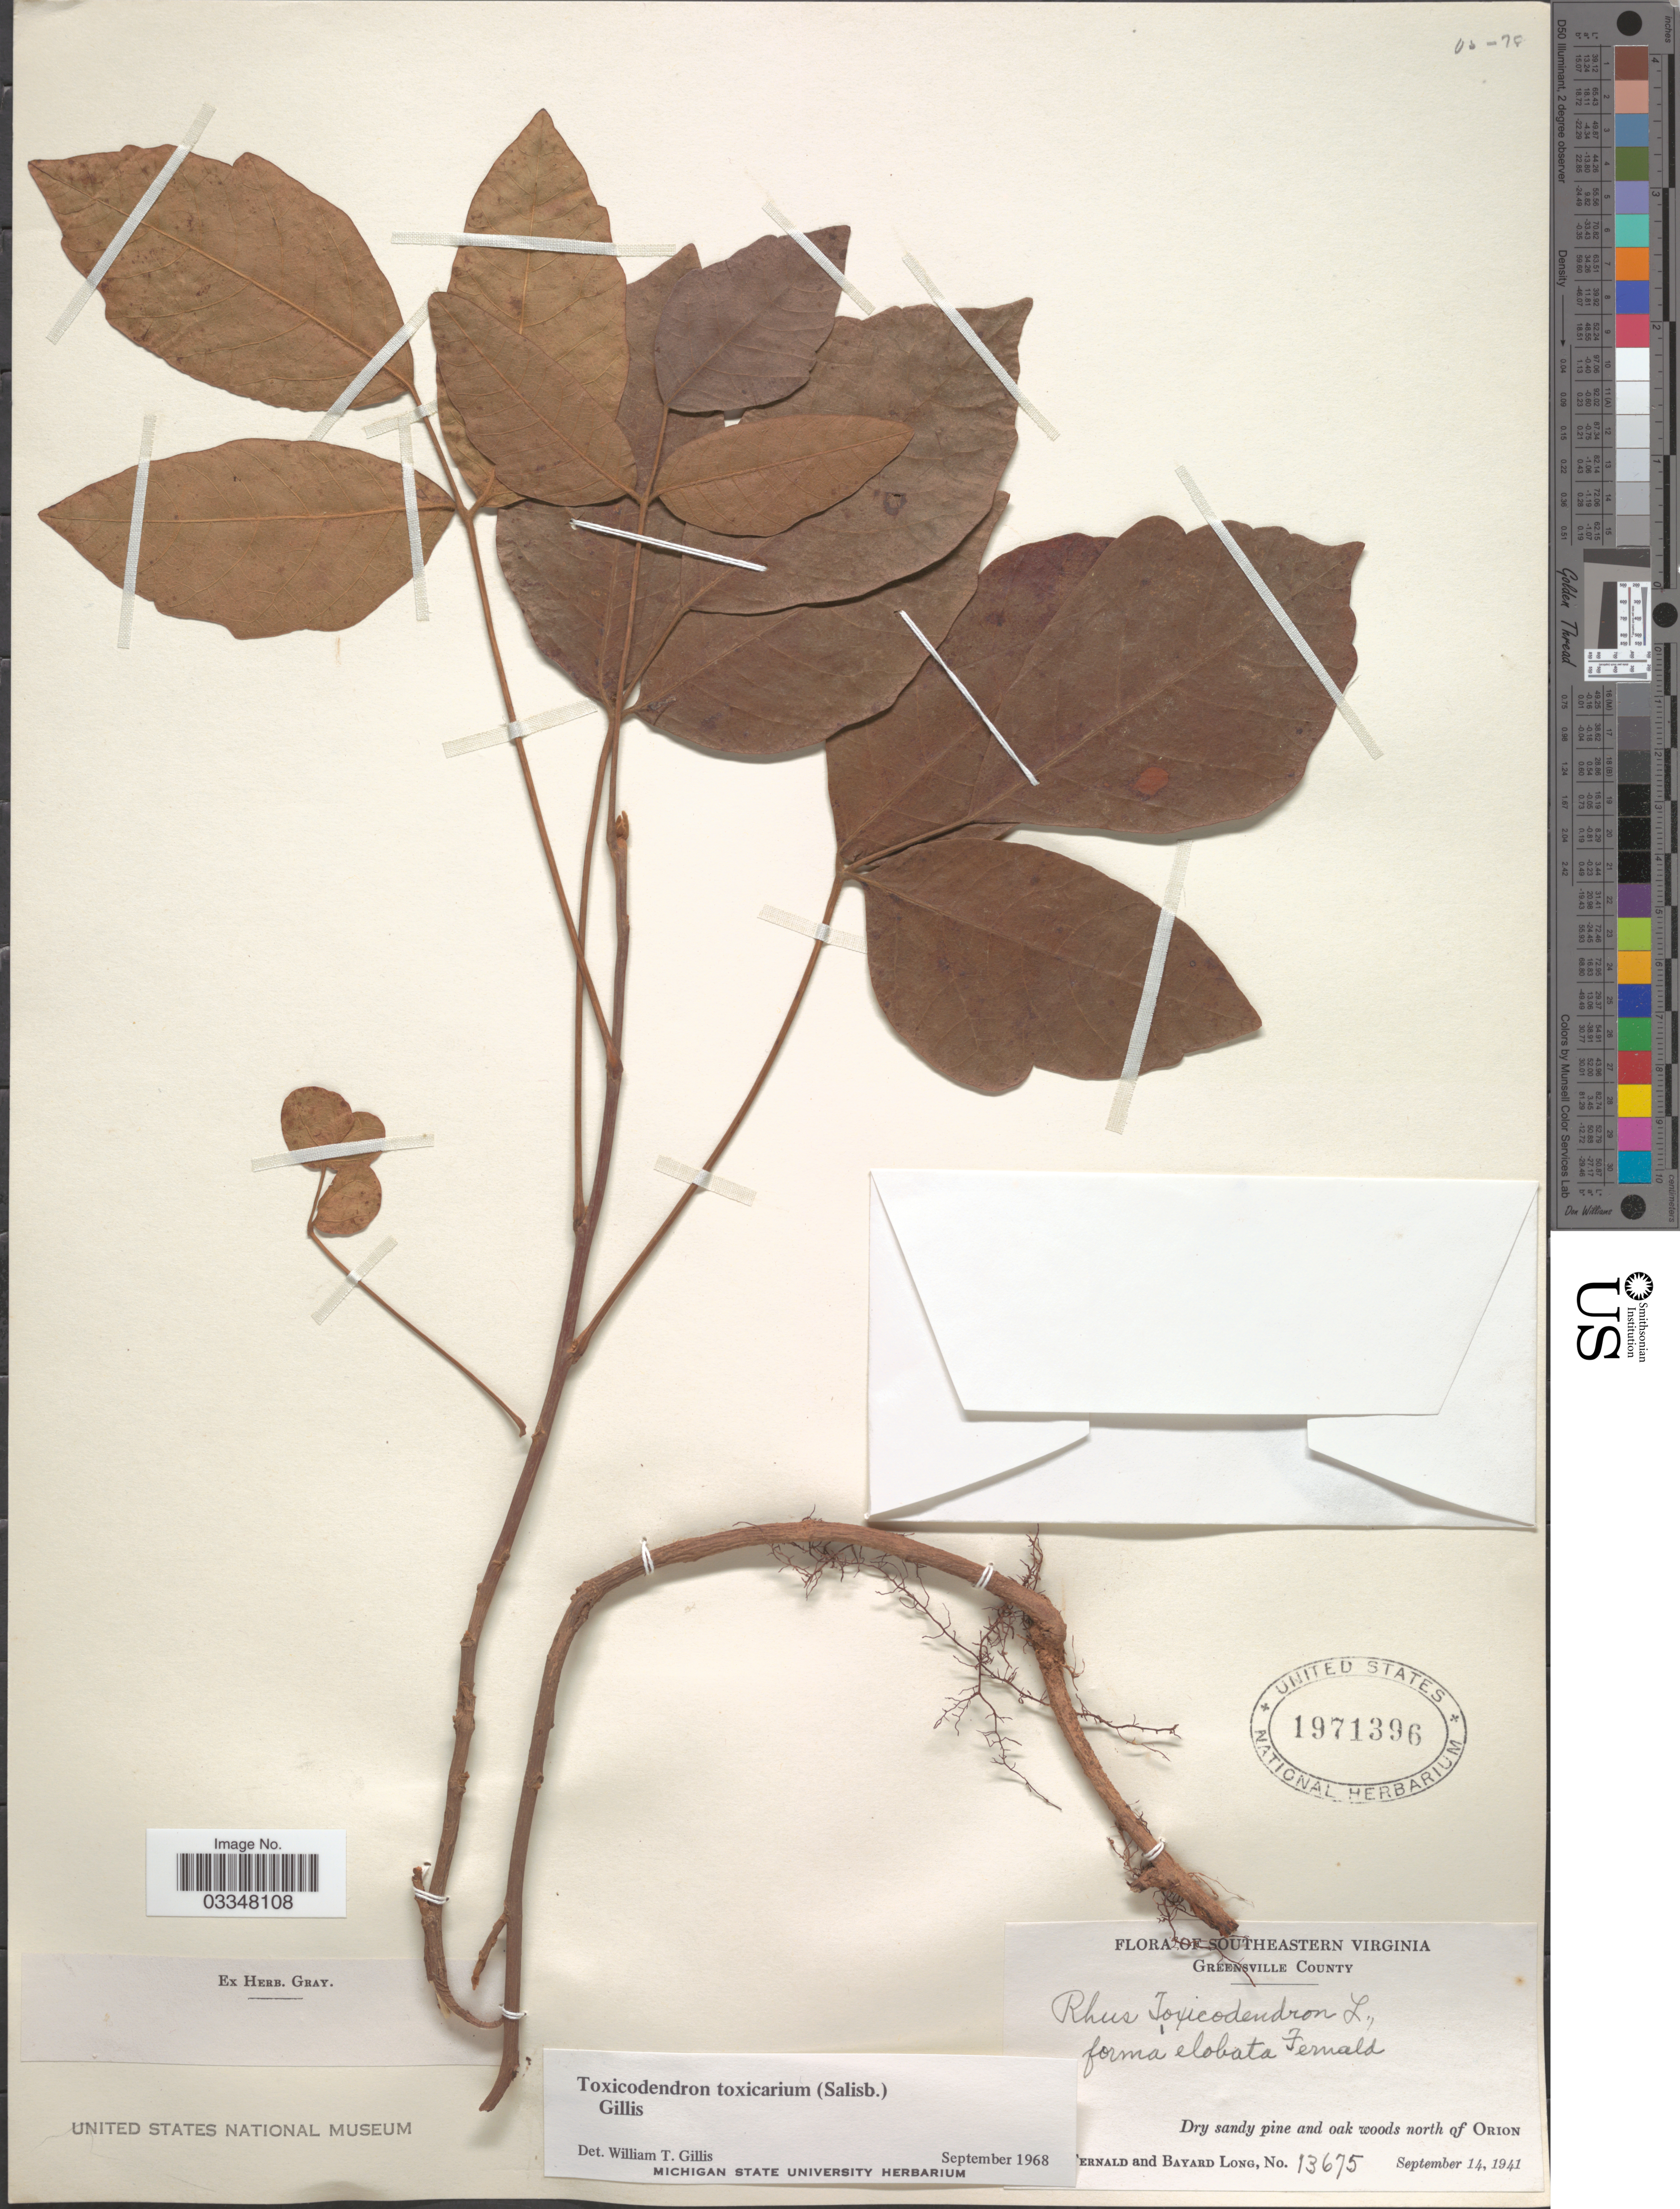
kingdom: Plantae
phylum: Tracheophyta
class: Magnoliopsida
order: Sapindales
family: Anacardiaceae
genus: Toxicodendron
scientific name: Toxicodendron toxicarium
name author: Gillis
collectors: M. L. Fernald & B. Long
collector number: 13675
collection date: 1941-09-14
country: United States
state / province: Virginia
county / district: Greensville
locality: Southeastern Virginia. Greensville County. North of Orion.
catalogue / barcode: US 1971396